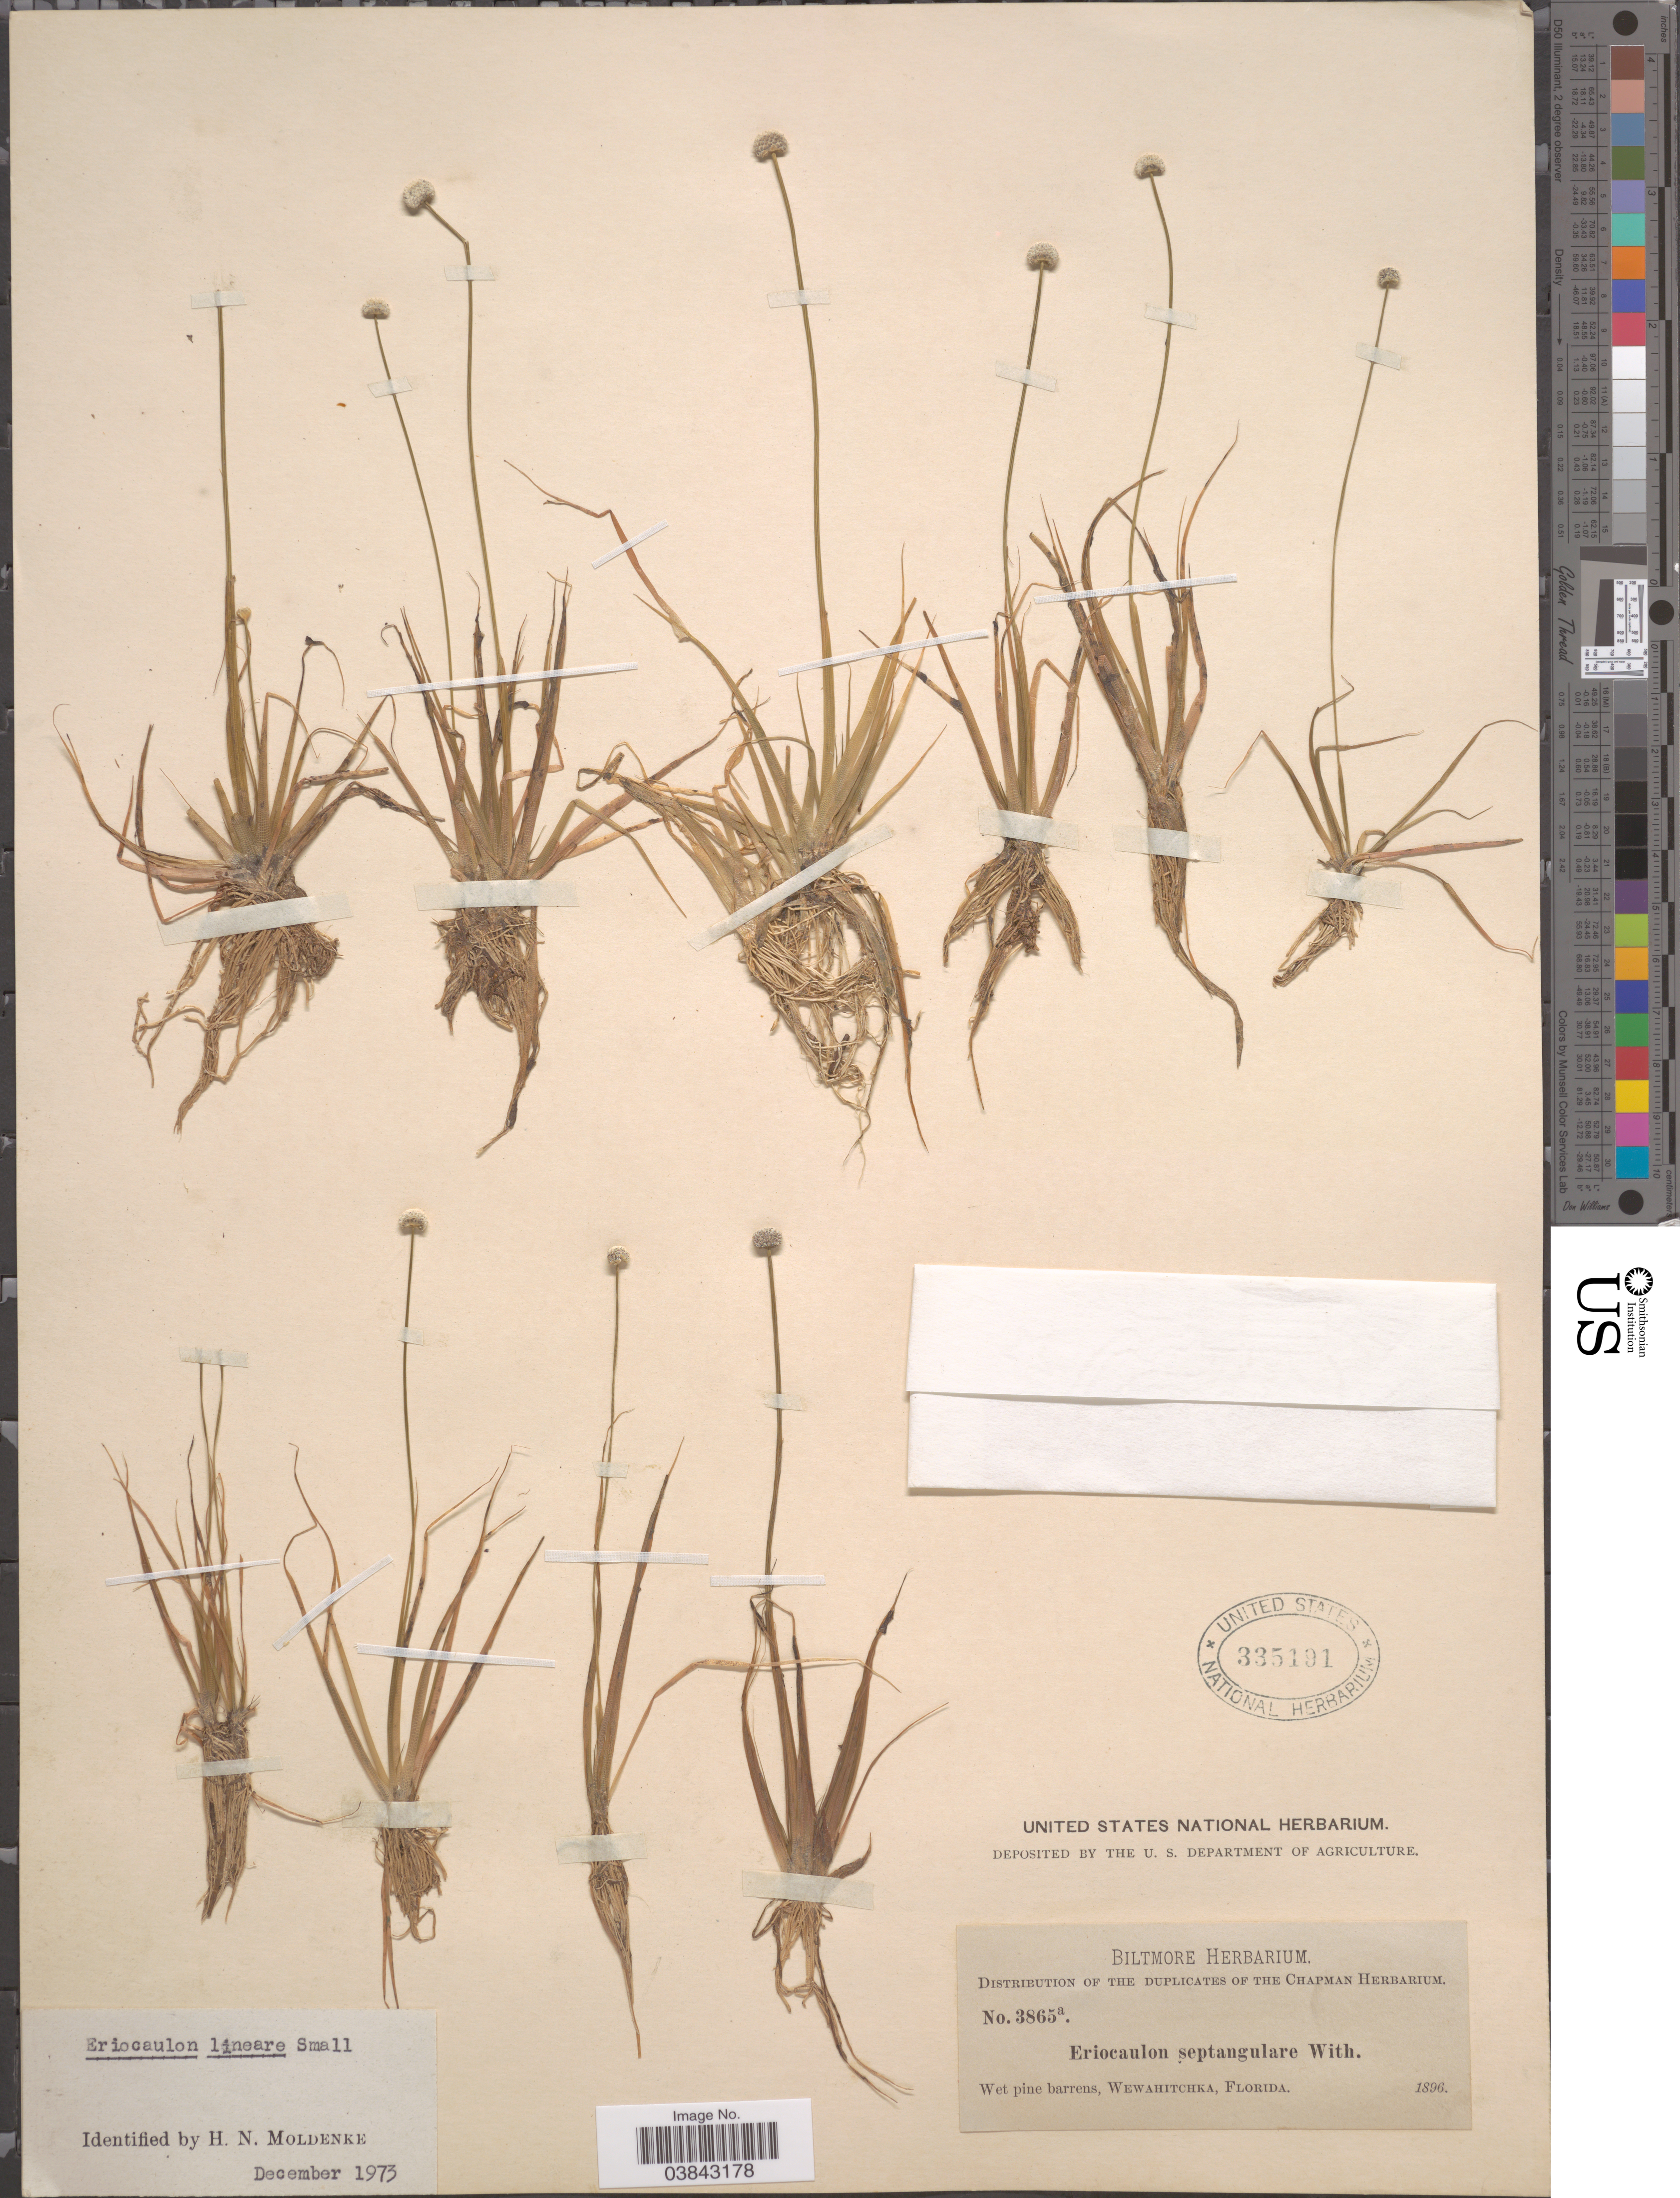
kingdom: Plantae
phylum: Tracheophyta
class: Liliopsida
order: Poales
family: Eriocaulaceae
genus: Eriocaulon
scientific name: Eriocaulon lineare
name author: Small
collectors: ex herb. Biltmore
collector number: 3865a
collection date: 1896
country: United States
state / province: Florida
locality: Wewahitchka.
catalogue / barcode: US 335191